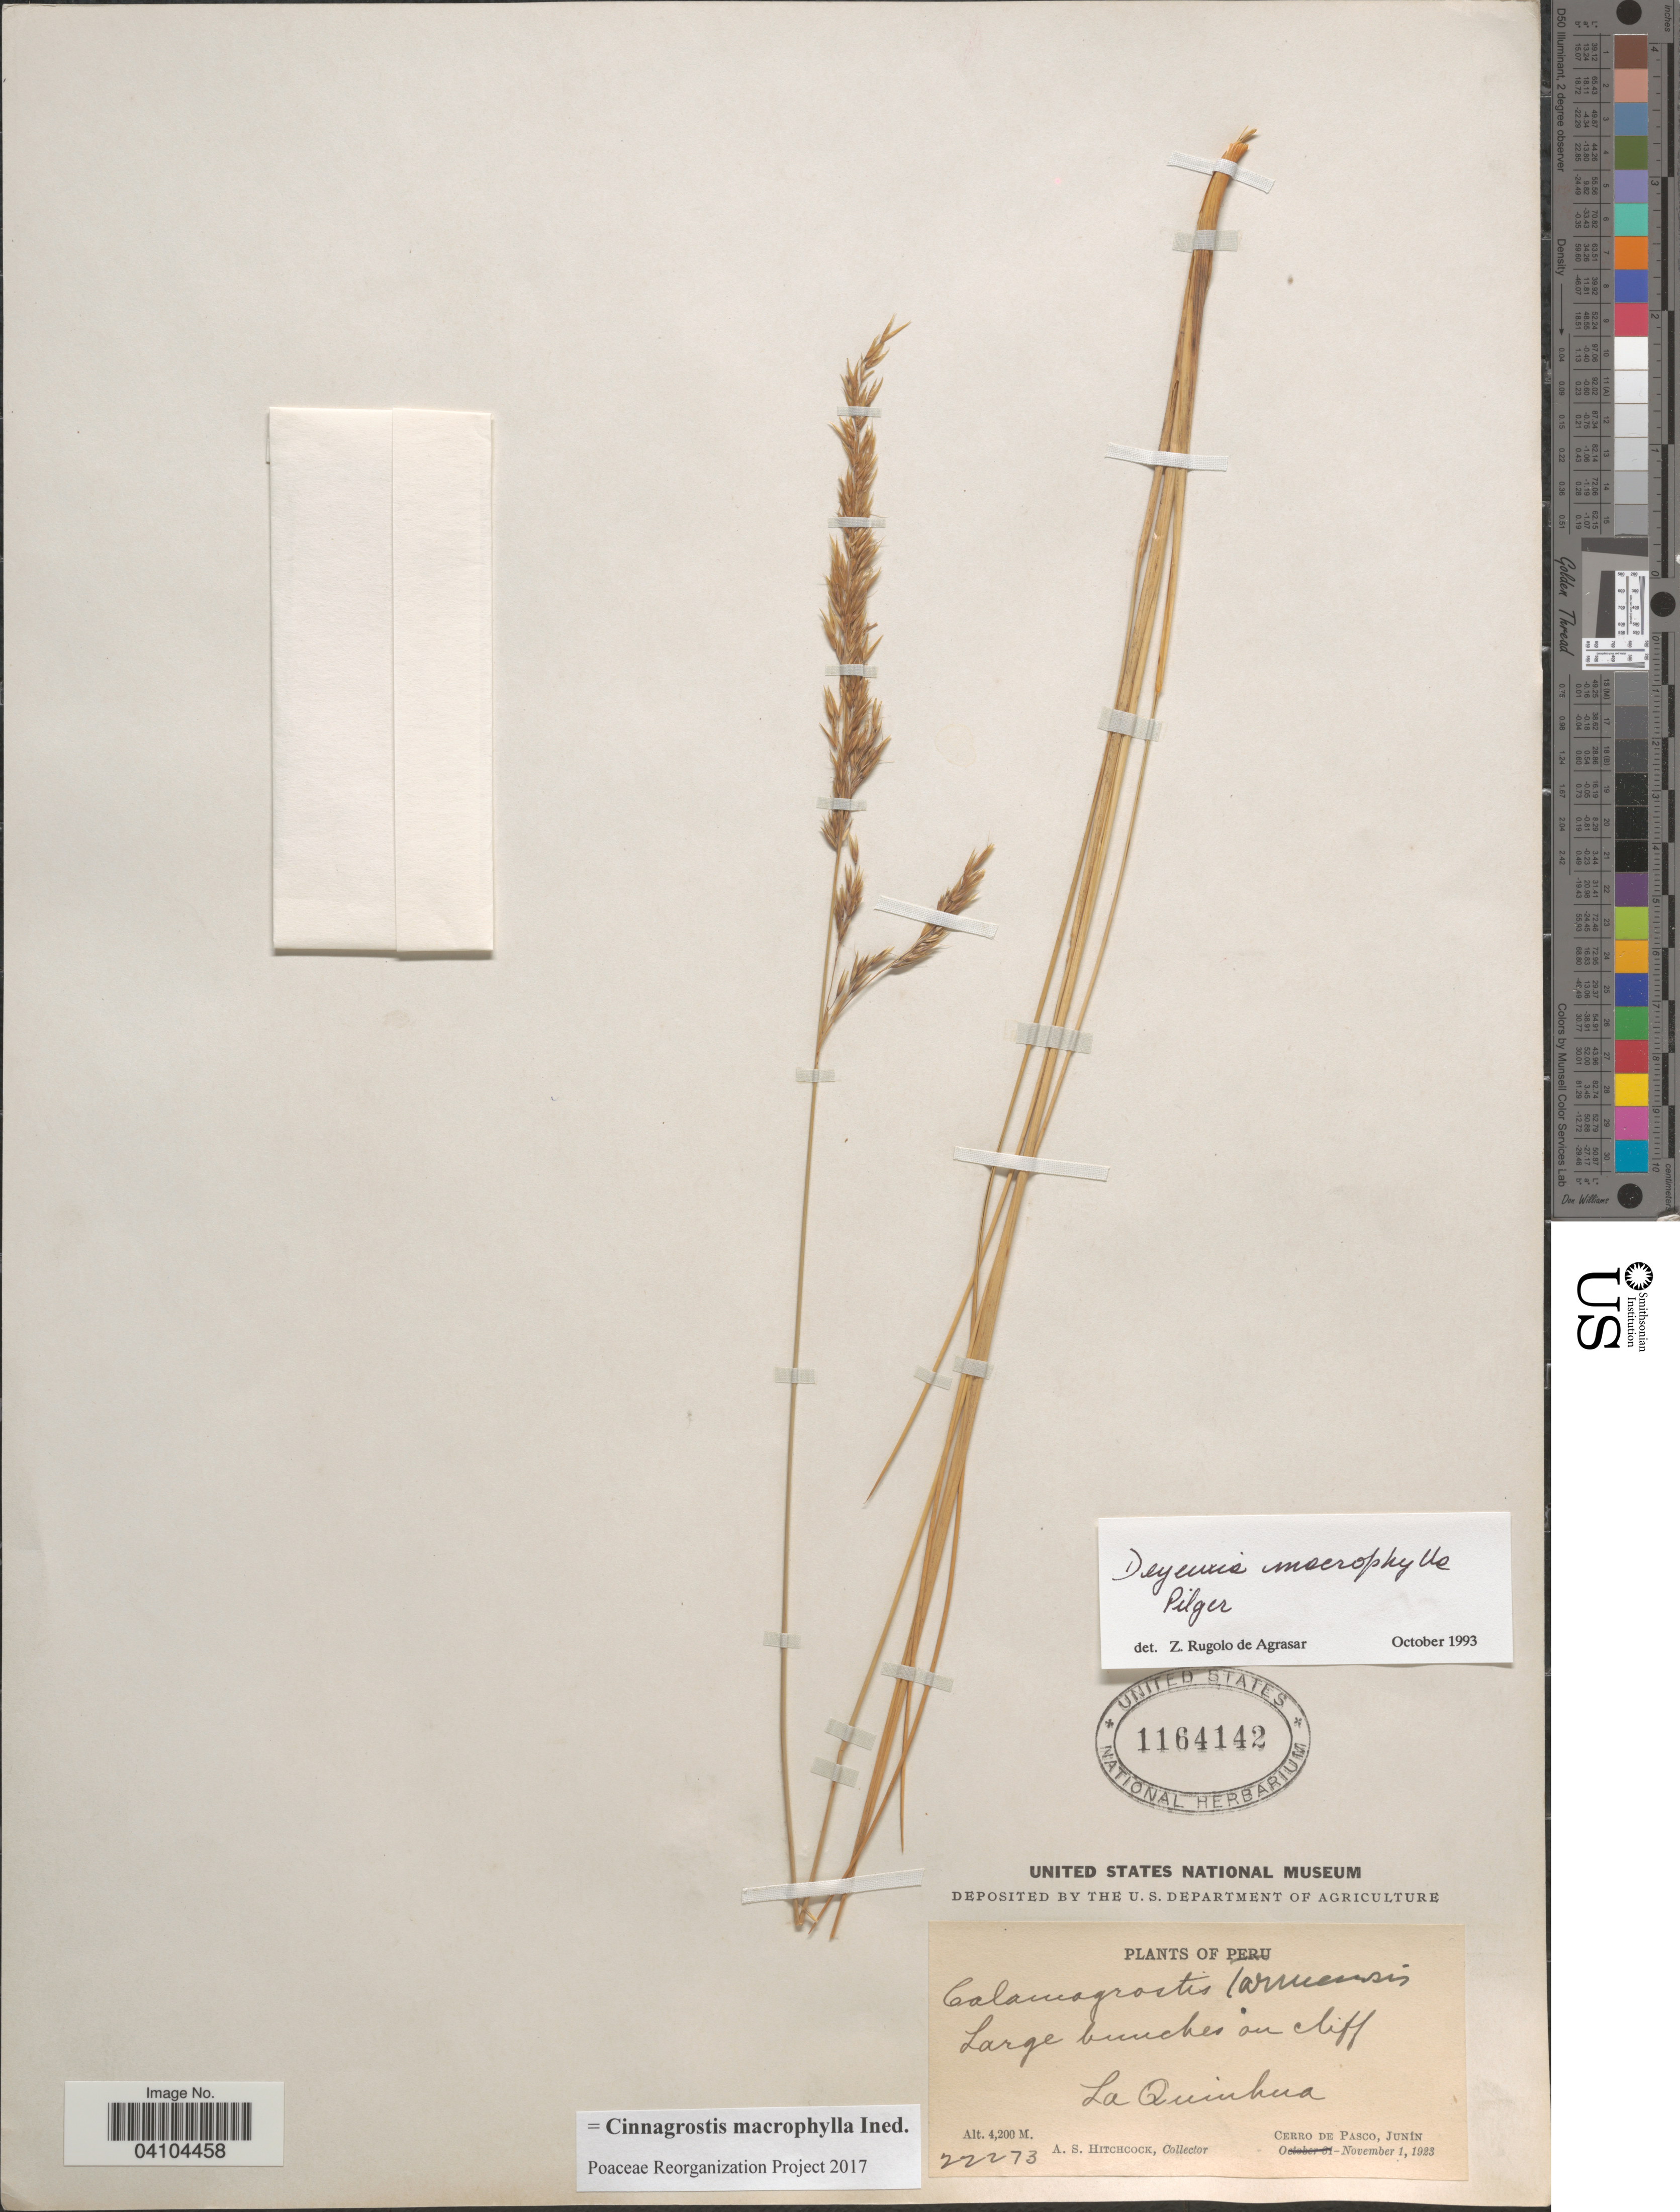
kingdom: Plantae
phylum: Tracheophyta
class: Liliopsida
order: Poales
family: Poaceae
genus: Cinnagrostis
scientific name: Cinnagrostis macrophylla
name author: (Pilg.) P.M. Peterson et al.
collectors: A. S. Hitchcock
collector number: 22273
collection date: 1923-11-01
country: Peru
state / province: Junin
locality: La Quinhua. Cerro de Pasco.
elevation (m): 4200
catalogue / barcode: US 1164142